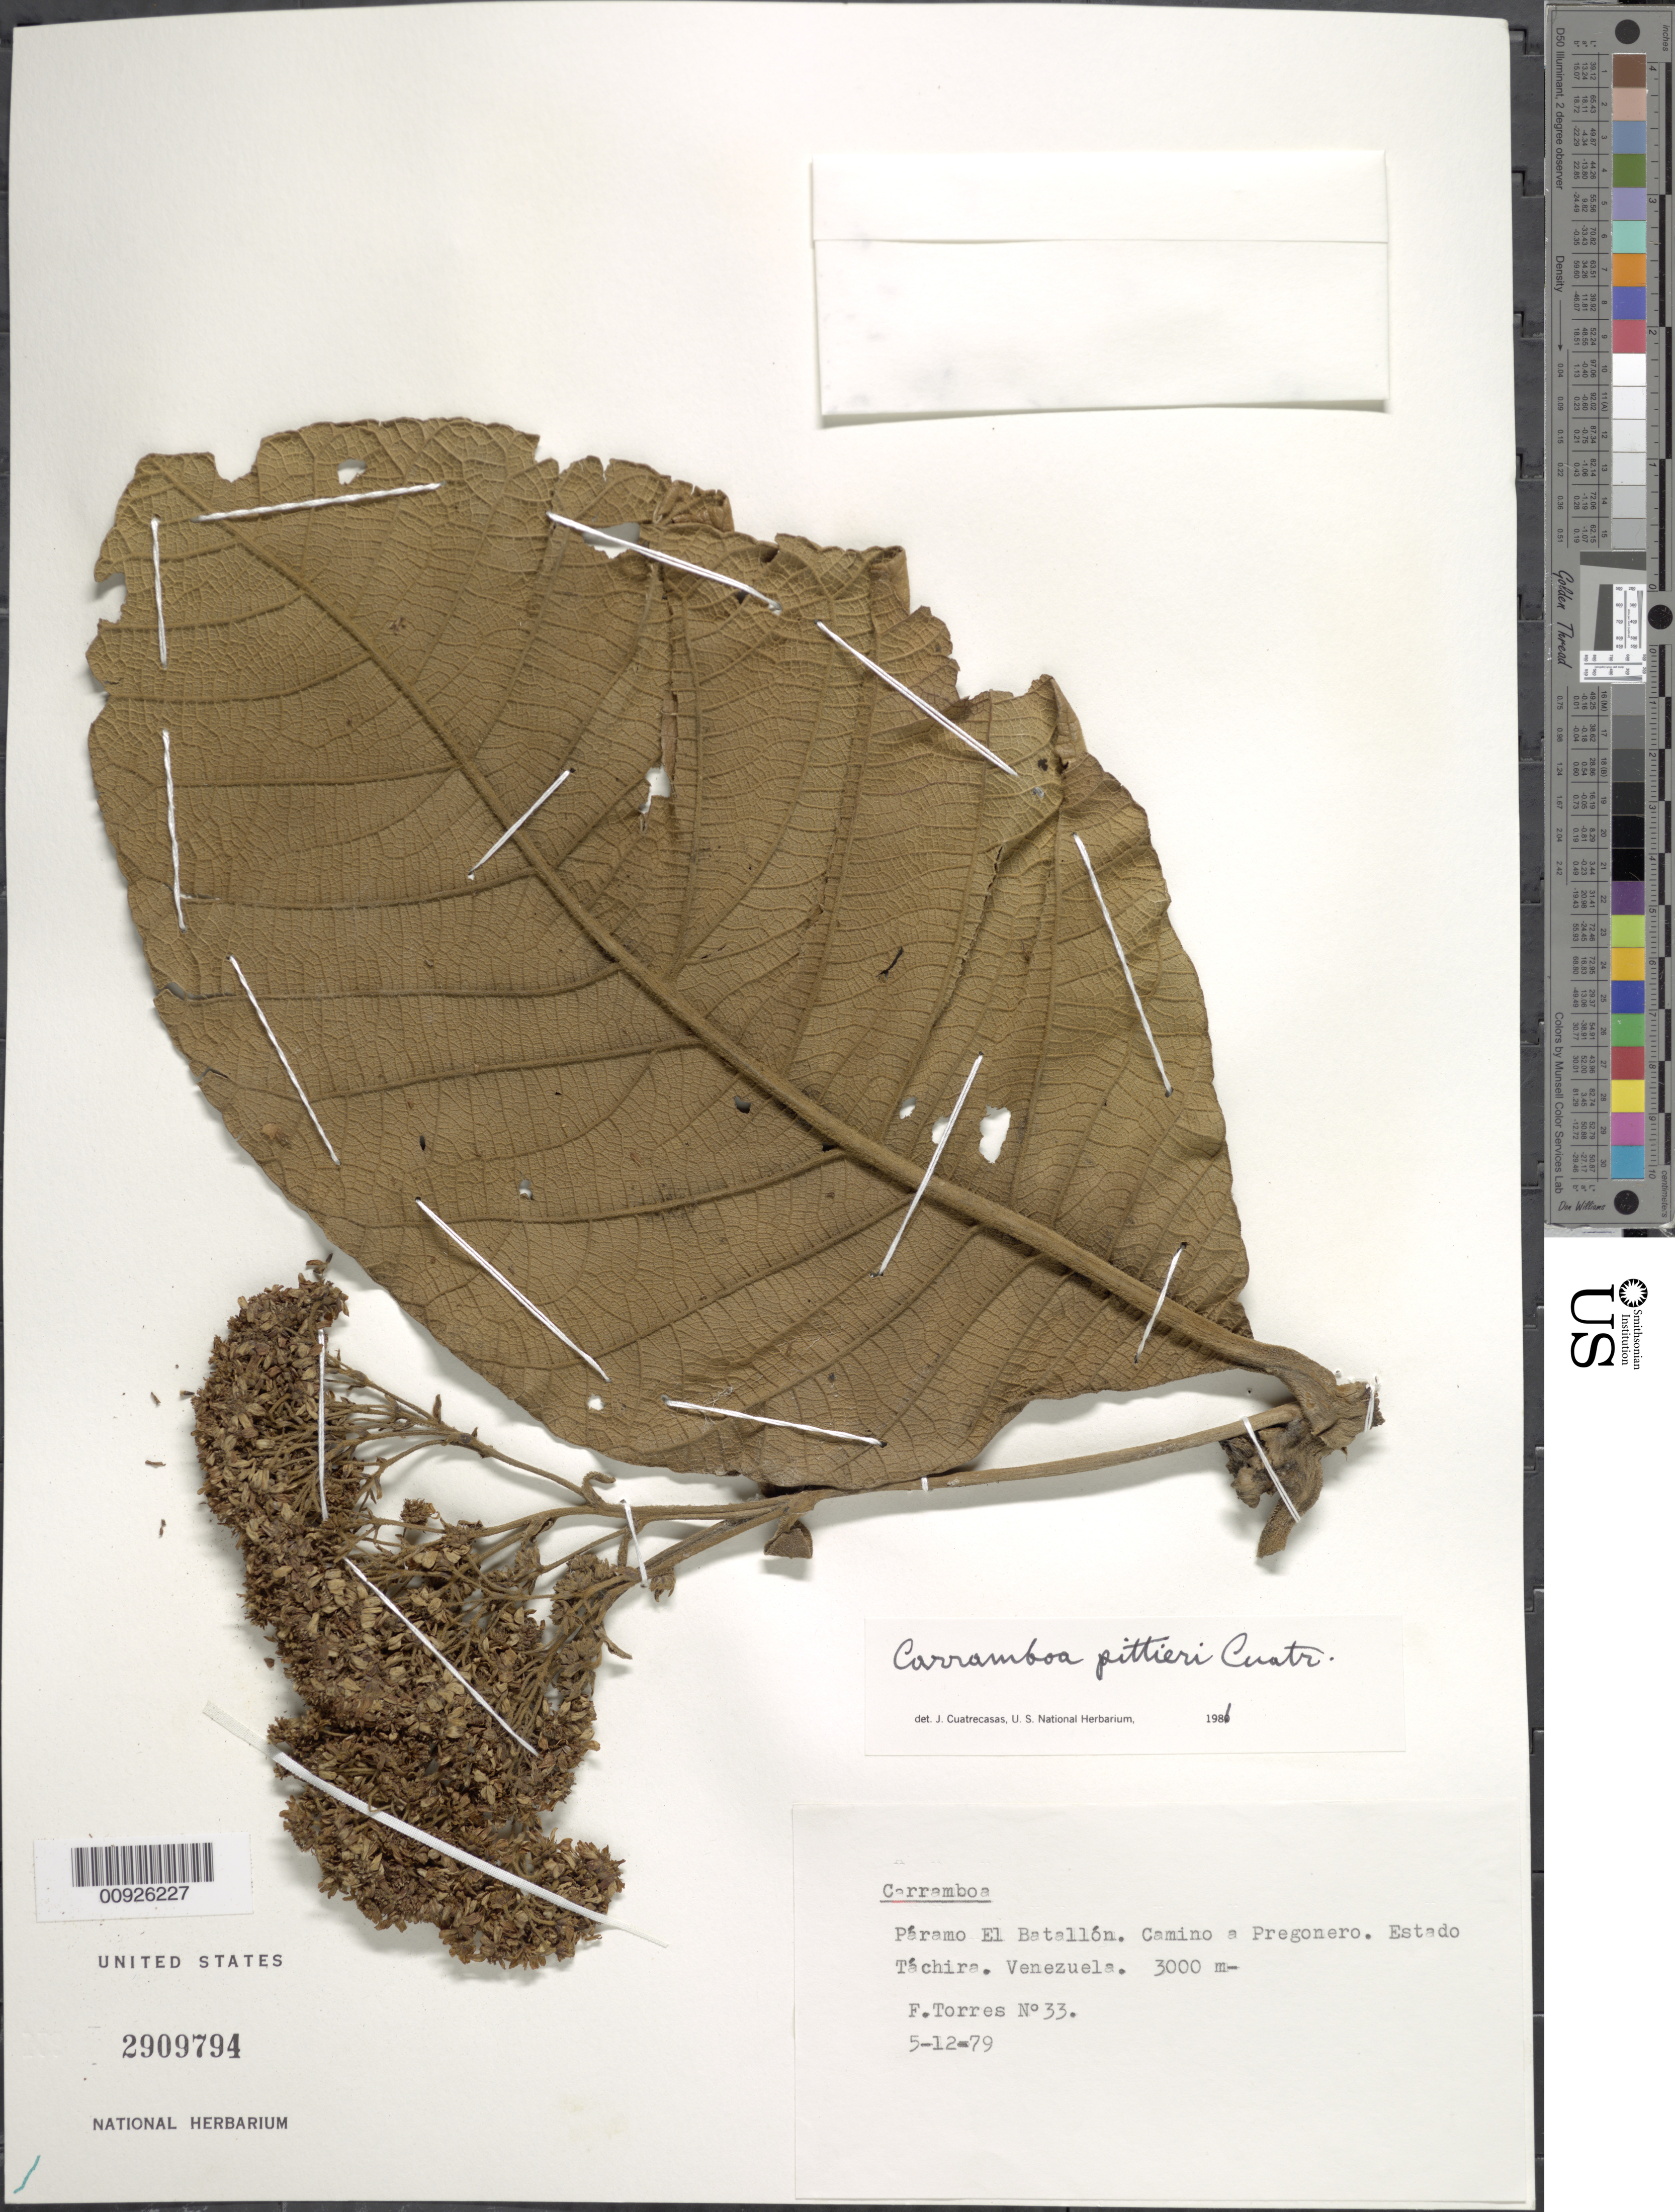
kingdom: Plantae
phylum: Tracheophyta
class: Magnoliopsida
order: Asterales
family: Asteraceae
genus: Carramboa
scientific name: Carramboa badilloi var. pittieri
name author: (Cuatrec.) Cuatrec.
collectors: F. Torres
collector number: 33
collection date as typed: Transcribed d/m/y: 5/12/79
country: Venezuela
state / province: Tachira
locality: Paramo El Batallon. Camino a Pregonero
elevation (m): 3000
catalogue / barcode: US 2909794